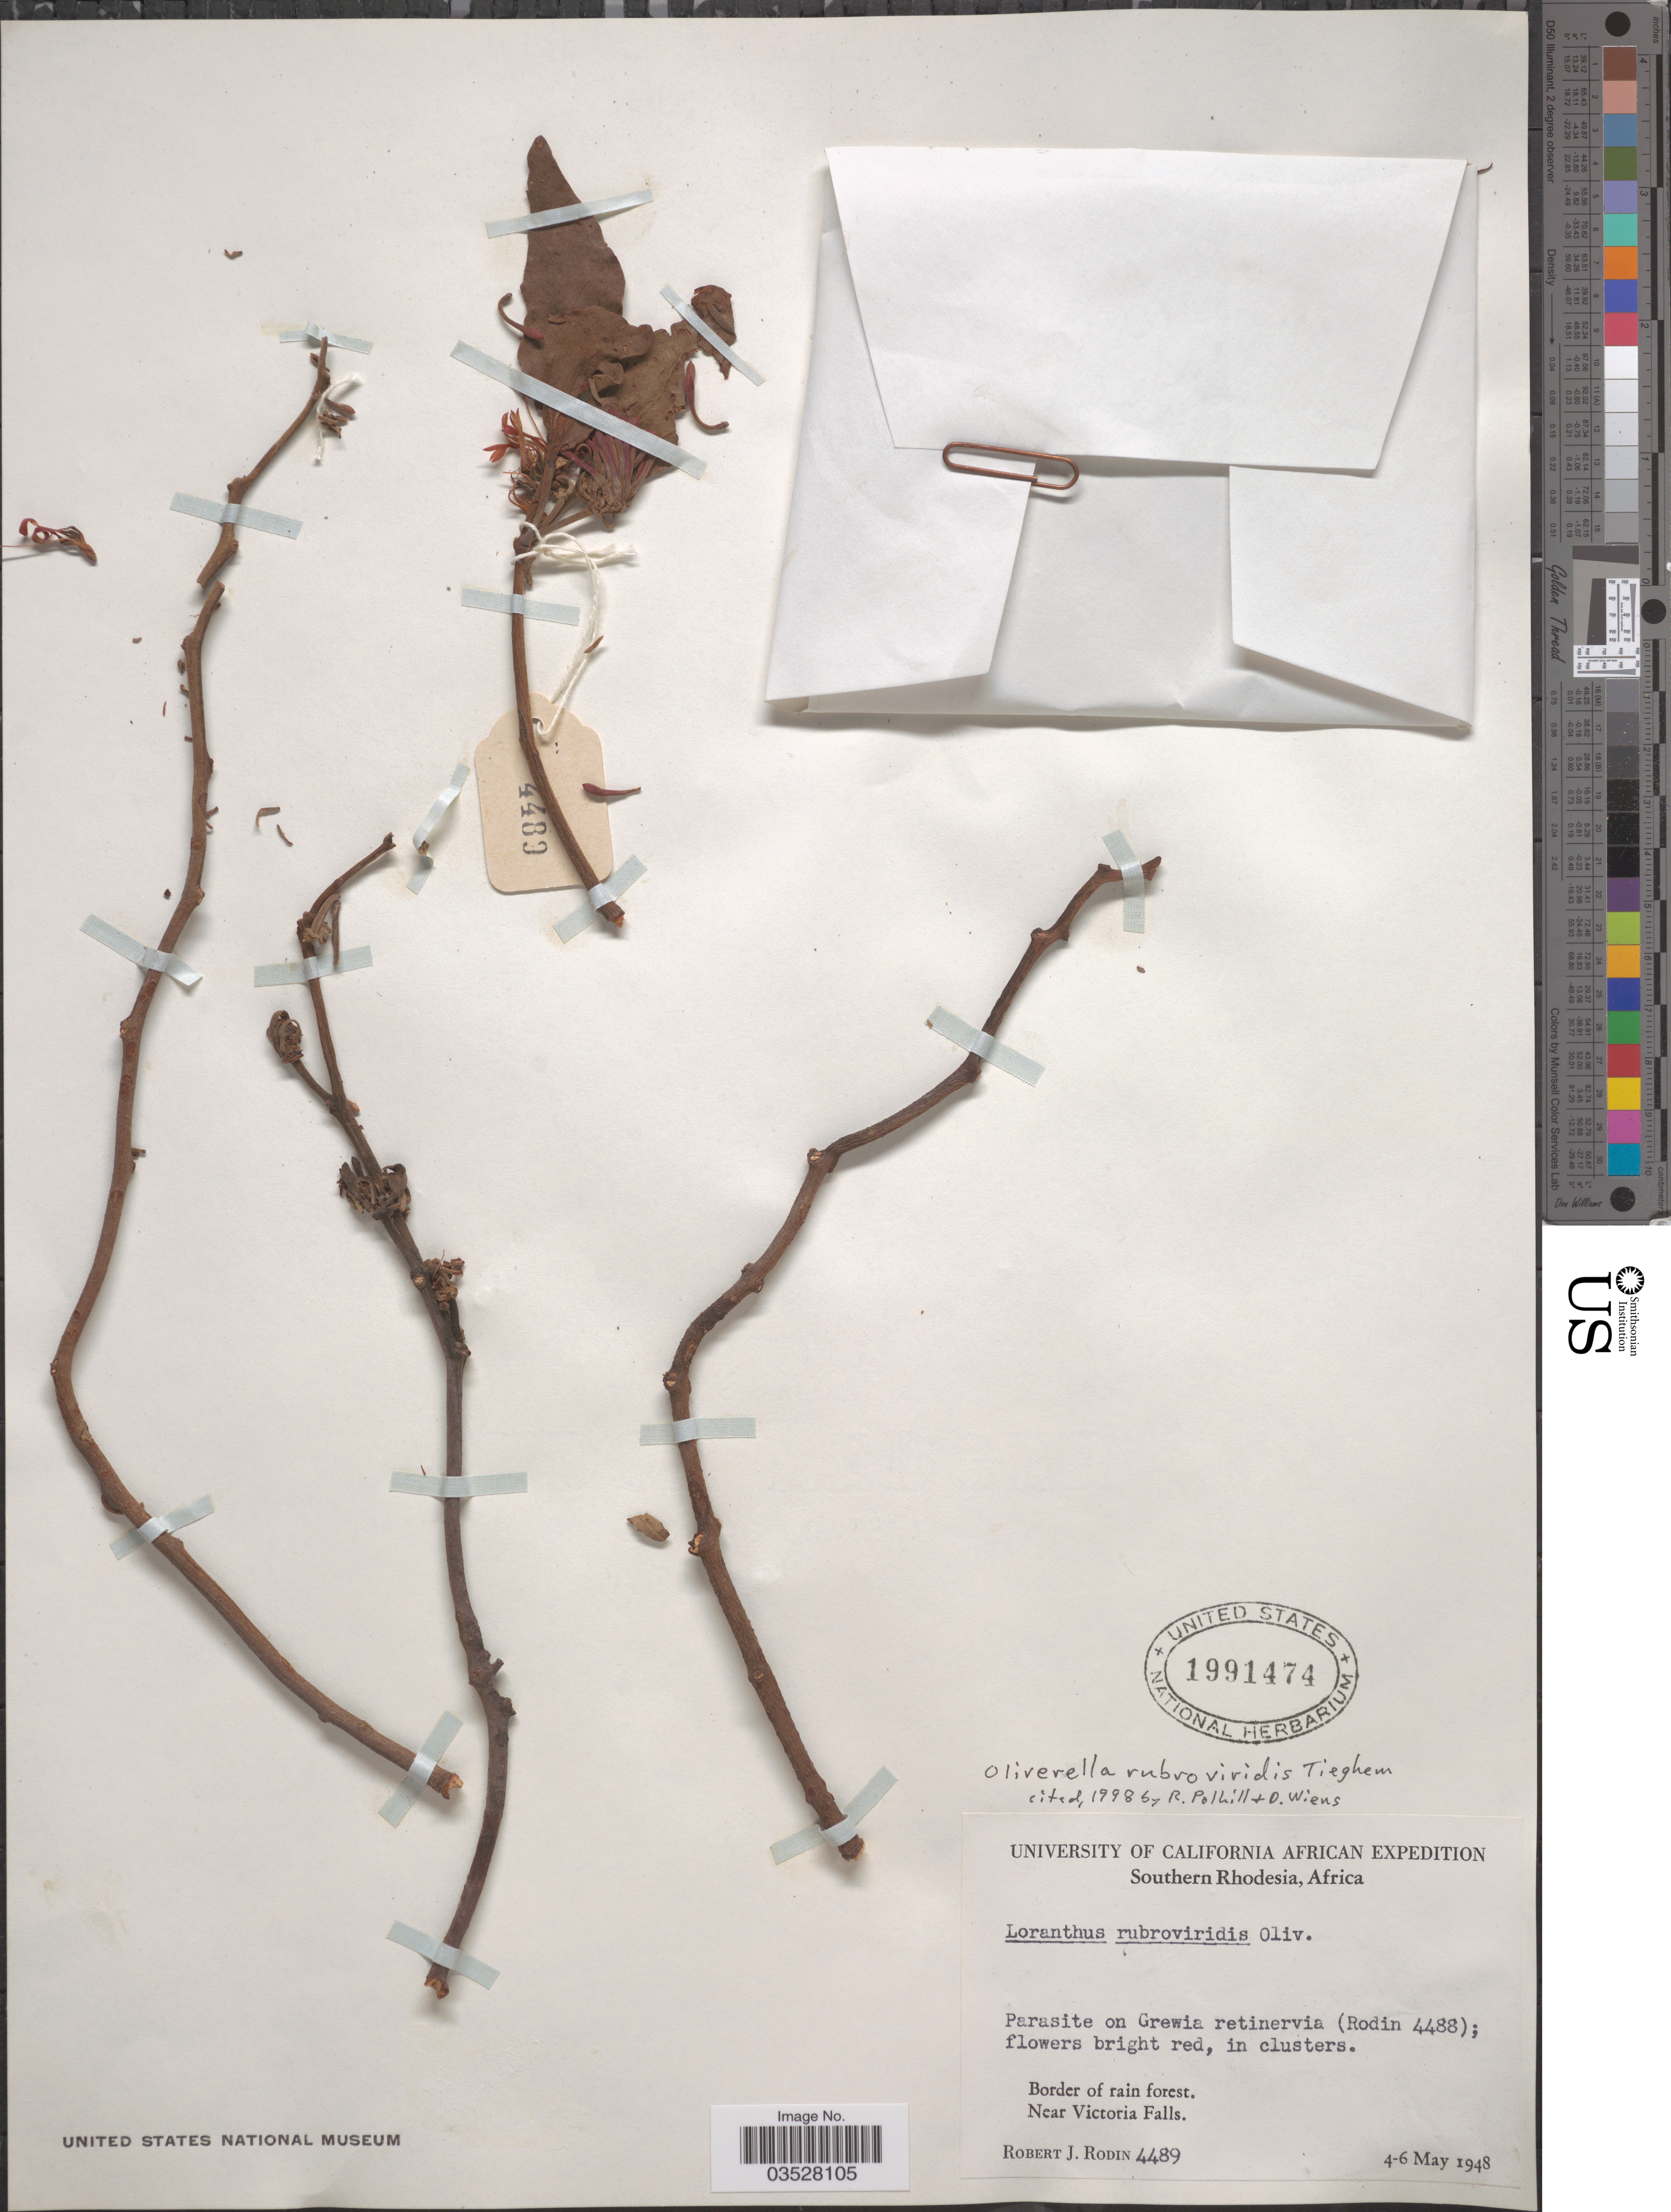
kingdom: Plantae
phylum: Tracheophyta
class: Magnoliopsida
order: Santalales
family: Loranthaceae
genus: Oliverella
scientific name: Oliverella rubroviridis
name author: Tiegh.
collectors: R. J. Rodin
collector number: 4489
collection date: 1948-05-04/1948-05-06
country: Zimbabwe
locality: Southern Rhodesia. Border of rain forest. Near Victoria Falls.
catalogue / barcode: US 1991474